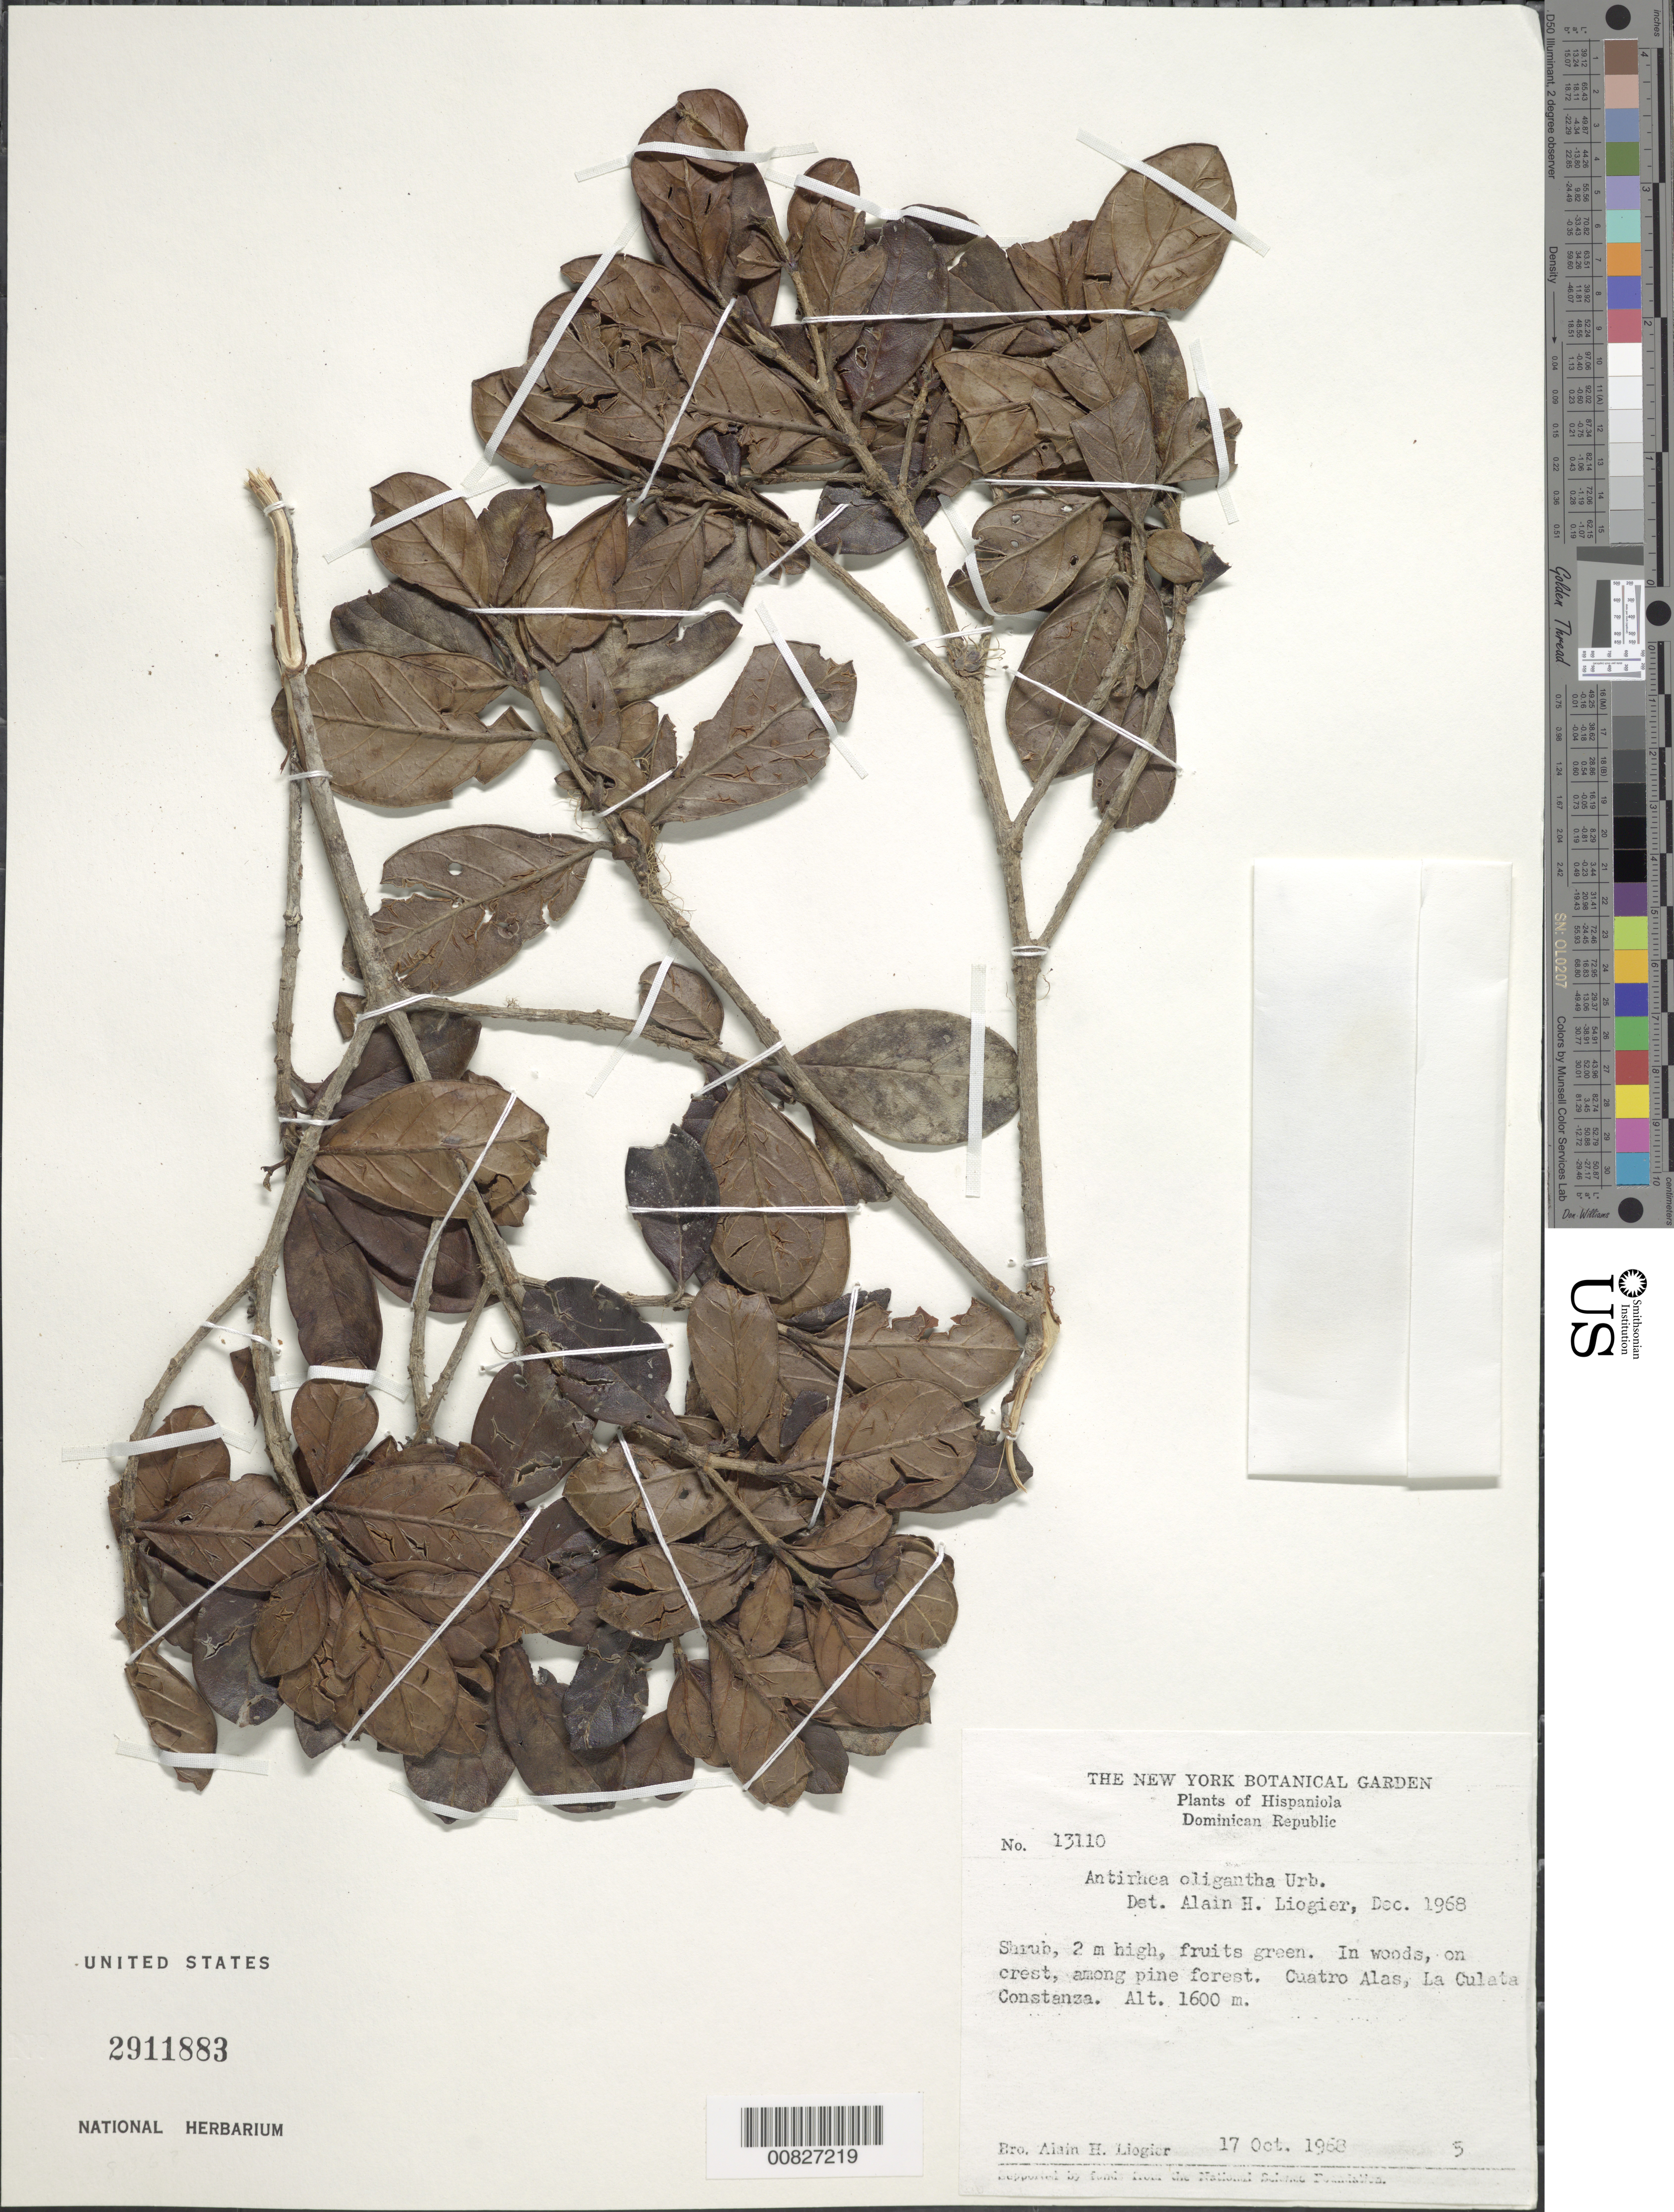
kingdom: Plantae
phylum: Tracheophyta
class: Magnoliopsida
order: Gentianales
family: Rubiaceae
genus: Stenostomum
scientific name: Stenostomum oliganthum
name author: (Urb.) Borhidi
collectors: A. H. Liogier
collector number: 13110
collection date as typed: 17 Oct 1968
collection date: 1968-10-17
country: Dominican Republic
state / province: La Vega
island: Hispaniola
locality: Cuatro Alas, La Culata, Constanza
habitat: In woods, on crest, among pine forest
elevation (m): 1600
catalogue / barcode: US 2911883